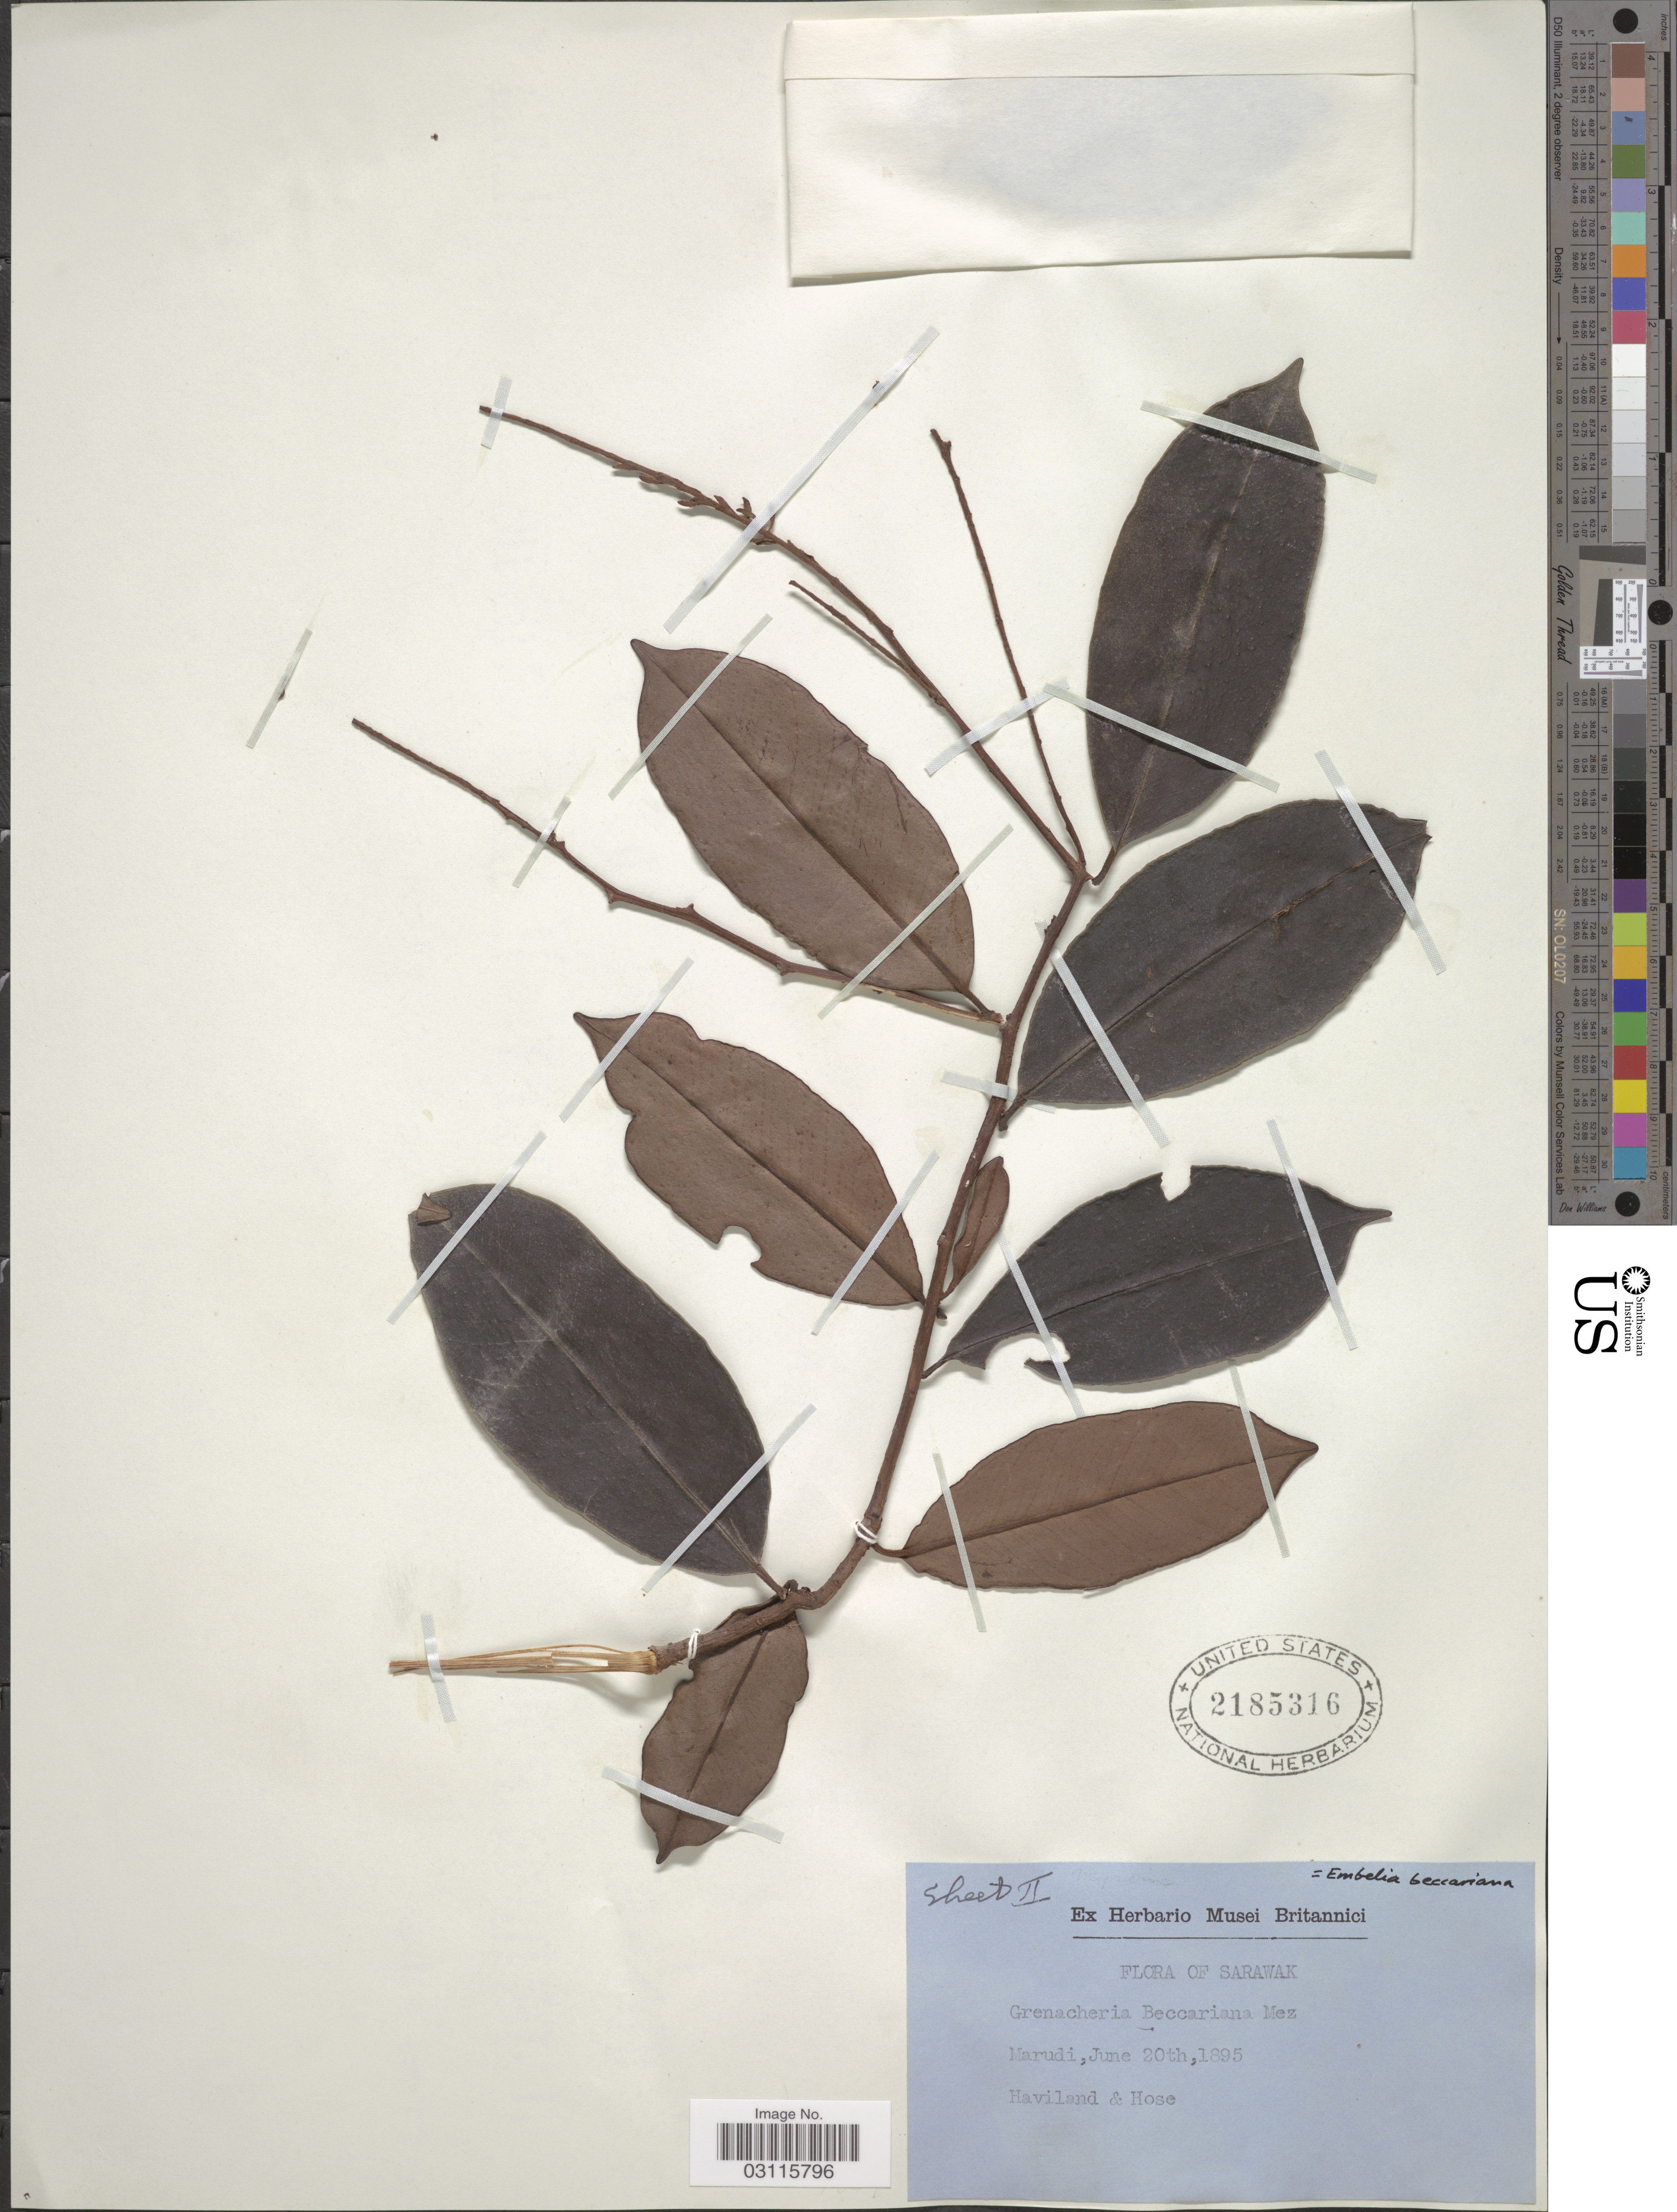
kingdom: Plantae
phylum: Tracheophyta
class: Magnoliopsida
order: Ericales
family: Primulaceae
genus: Grenacheria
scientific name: Grenacheria beccariana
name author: Mez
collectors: G. Haviland & Hose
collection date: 1895-06-20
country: Malaysia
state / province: Sarawak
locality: Marudi.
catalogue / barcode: US 2185316